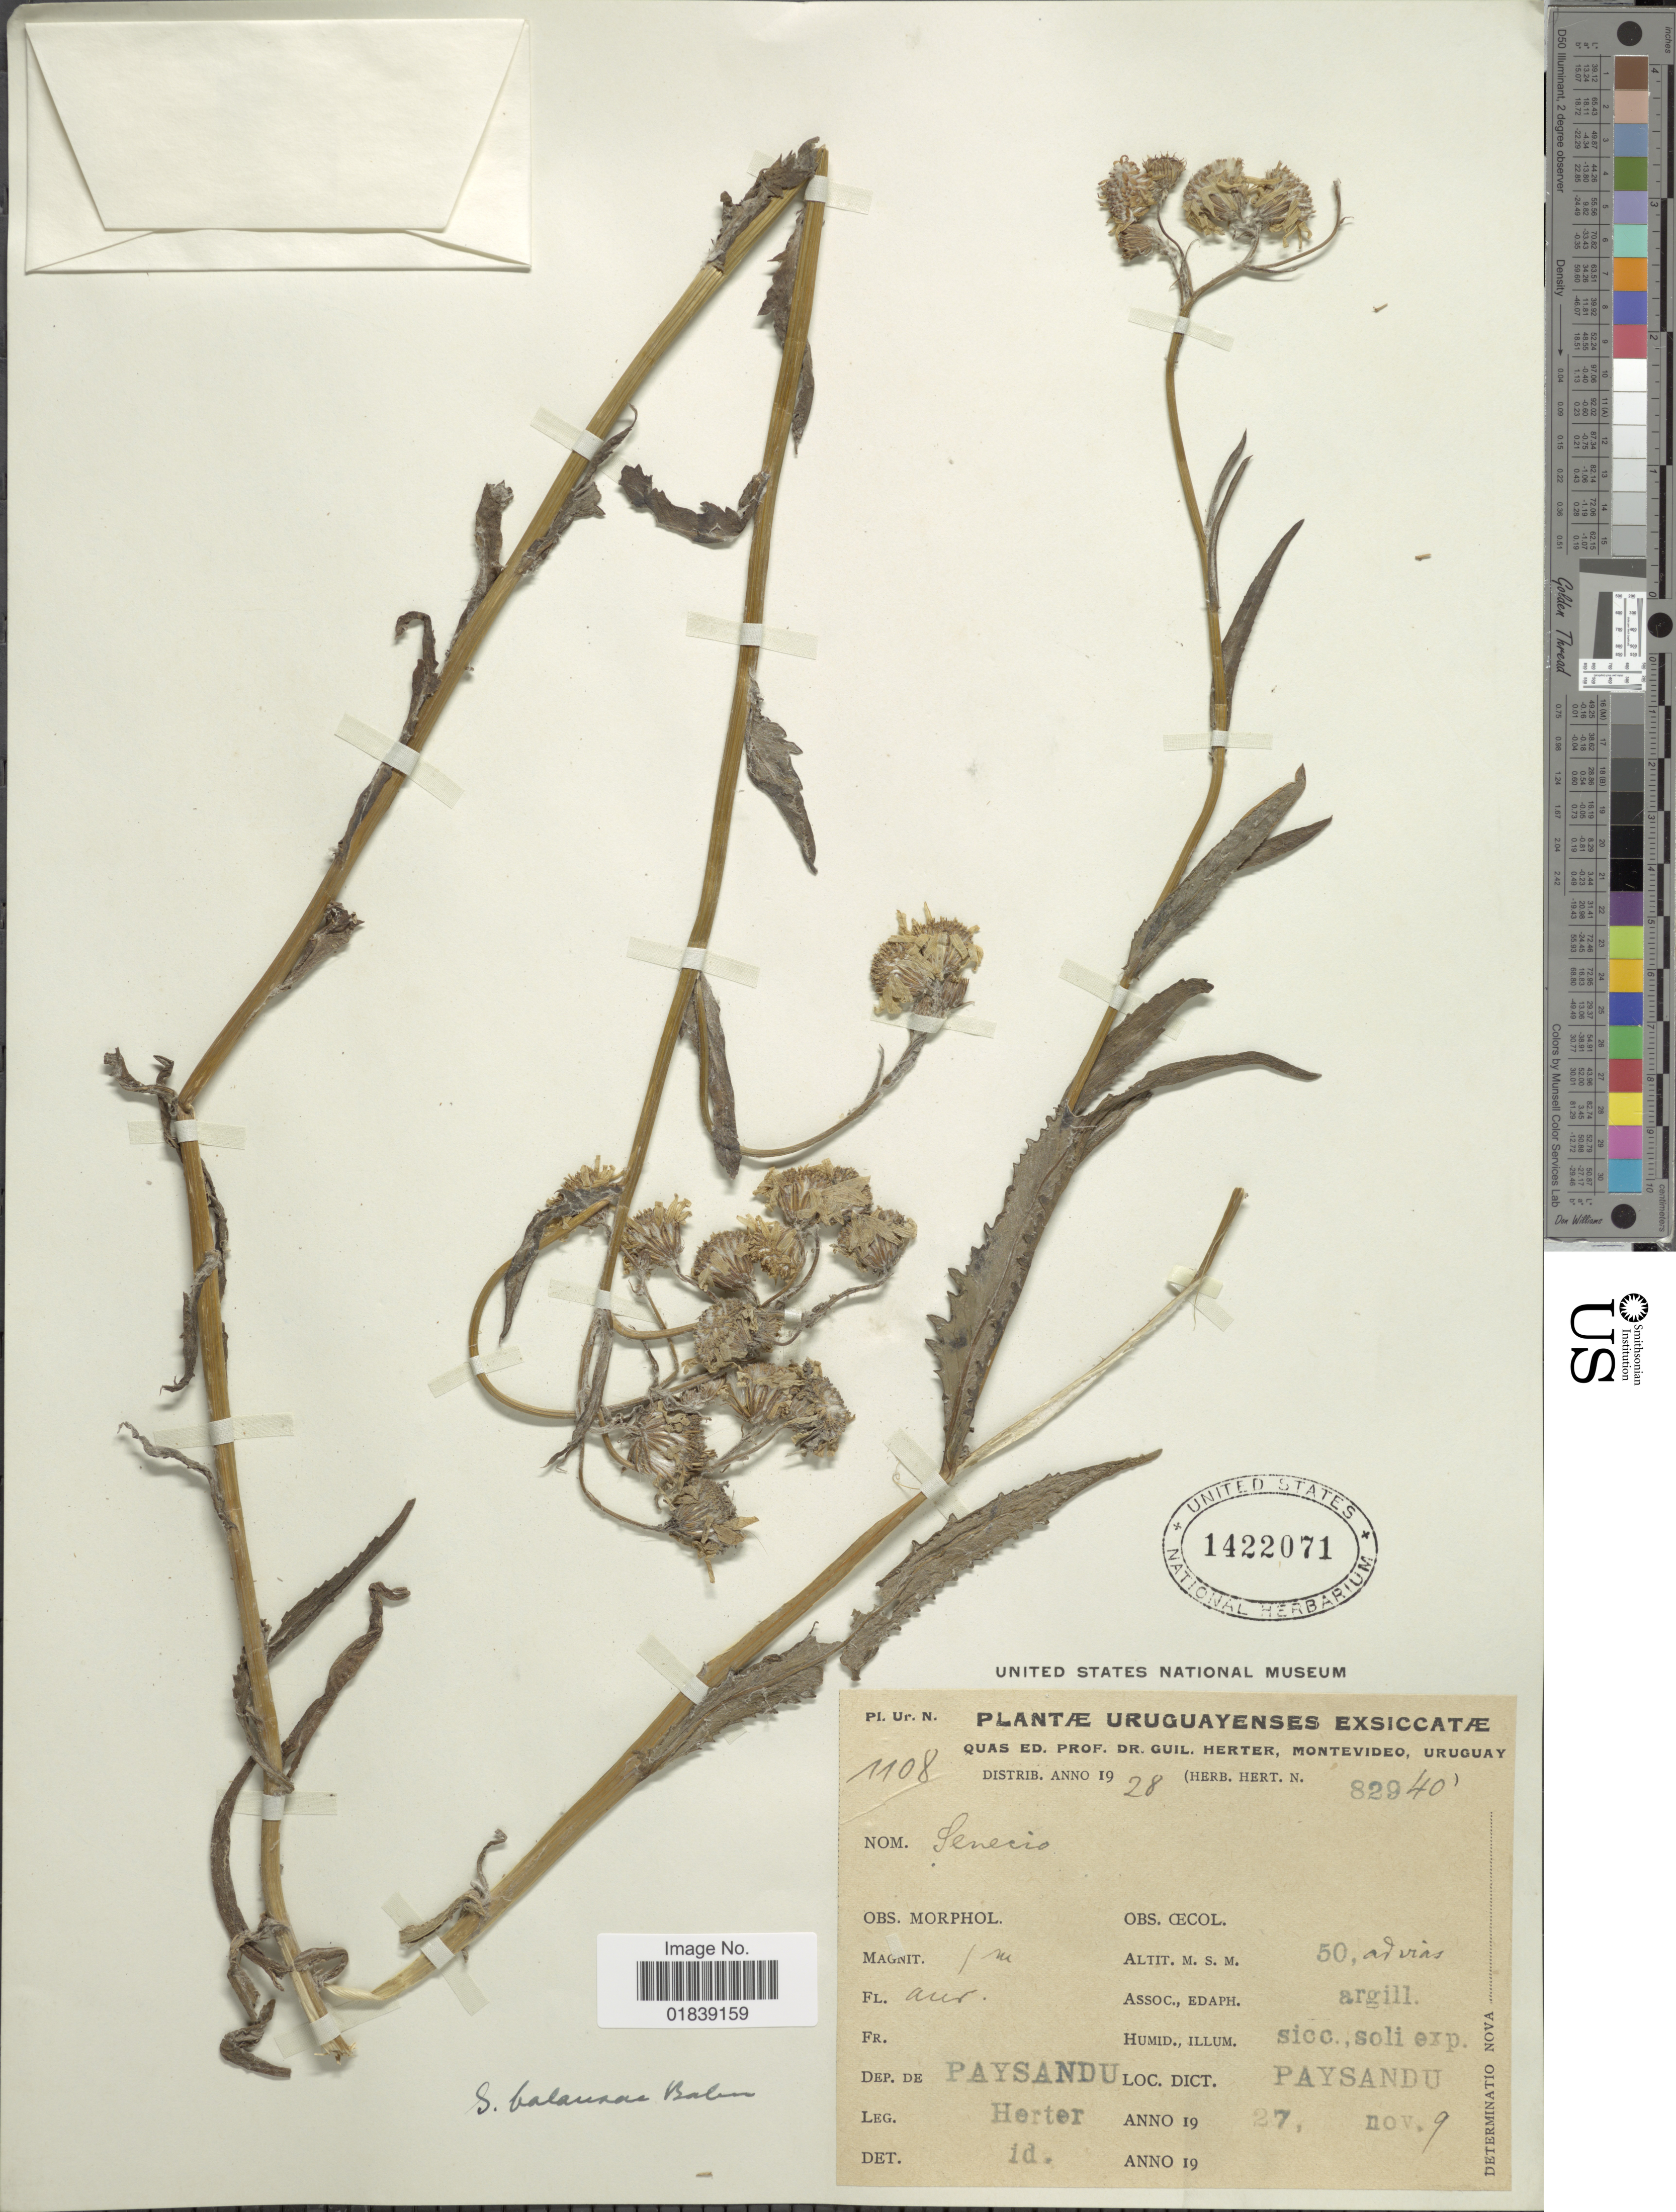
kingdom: Plantae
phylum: Tracheophyta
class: Magnoliopsida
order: Asterales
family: Asteraceae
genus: Senecio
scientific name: Senecio grisebachii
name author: Baker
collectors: W. G. Herter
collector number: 1108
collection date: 1927-11-09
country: Uruguay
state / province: Paysandu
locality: Dep. de Paysandu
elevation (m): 50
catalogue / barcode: US 1422071